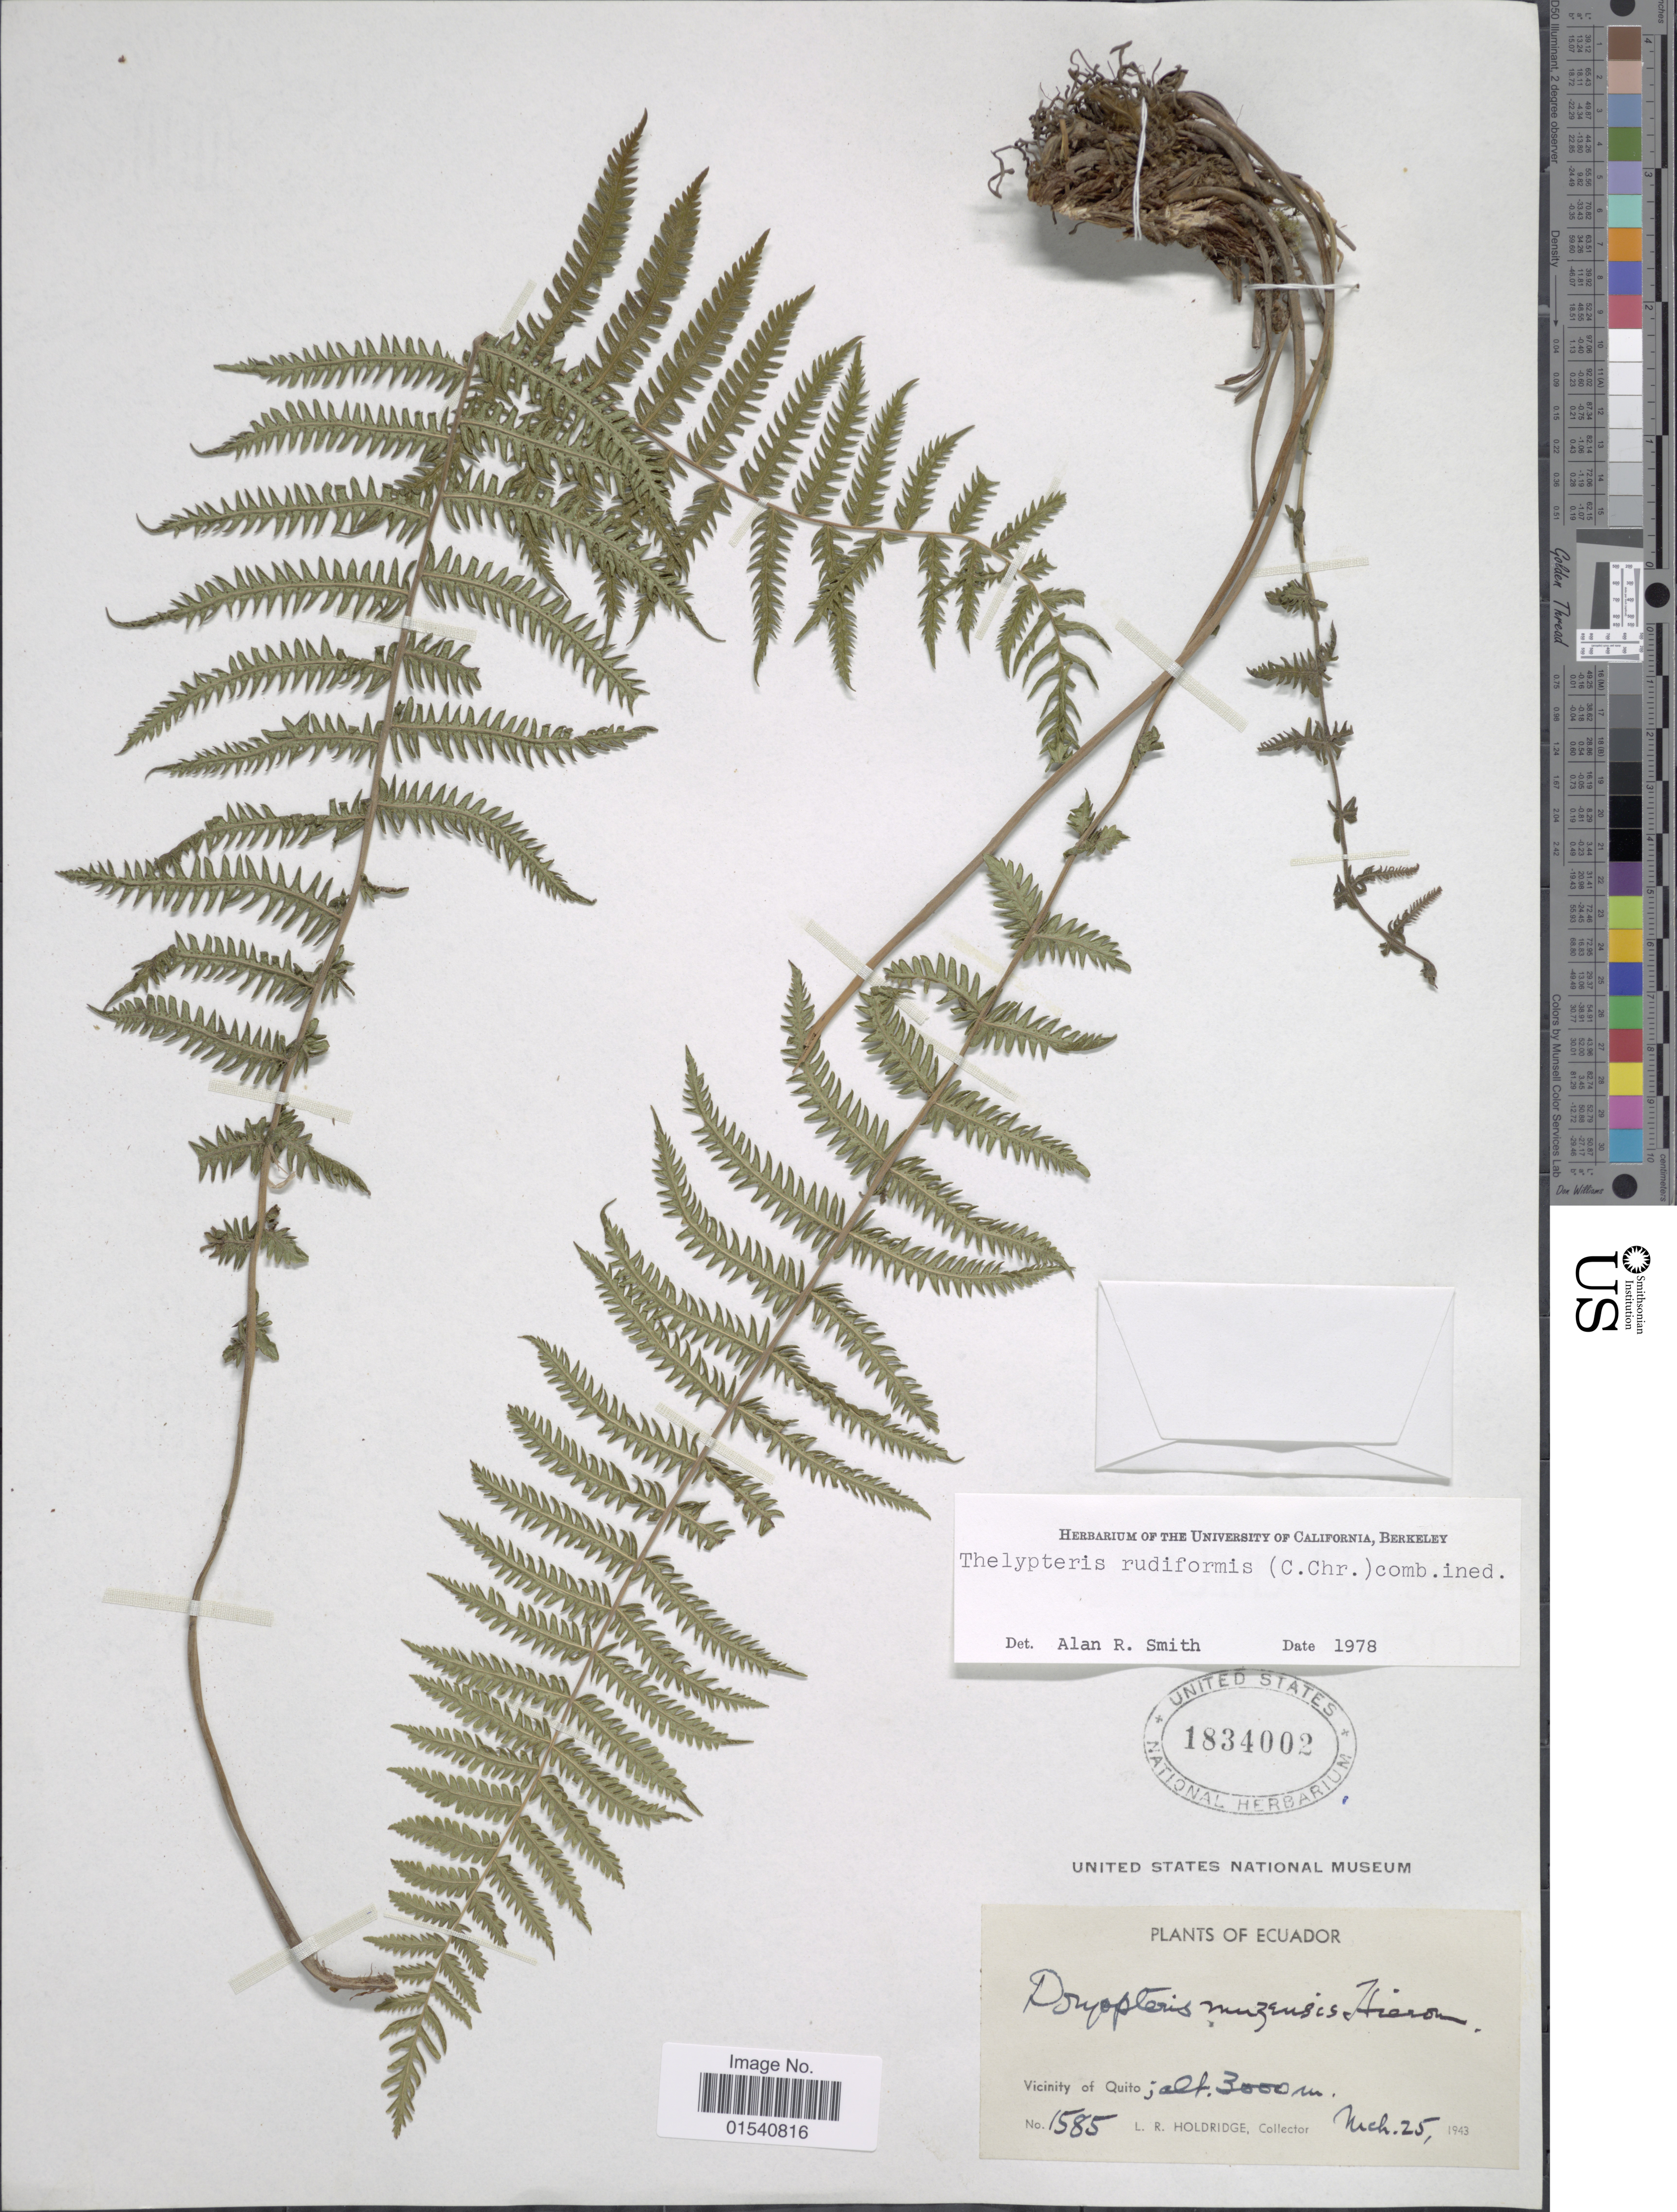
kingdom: Plantae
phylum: Tracheophyta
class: Polypodiopsida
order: Polypodiales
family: Thelypteridaceae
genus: Amauropelta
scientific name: Amauropelta rudiformis (C. Chr.) comb. nov., ined 2015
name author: (C. Chr.)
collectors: L. Holdridge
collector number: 1585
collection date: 1943-03-25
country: Ecuador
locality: Vicinity of Quito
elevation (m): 3000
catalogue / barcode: US 1834002